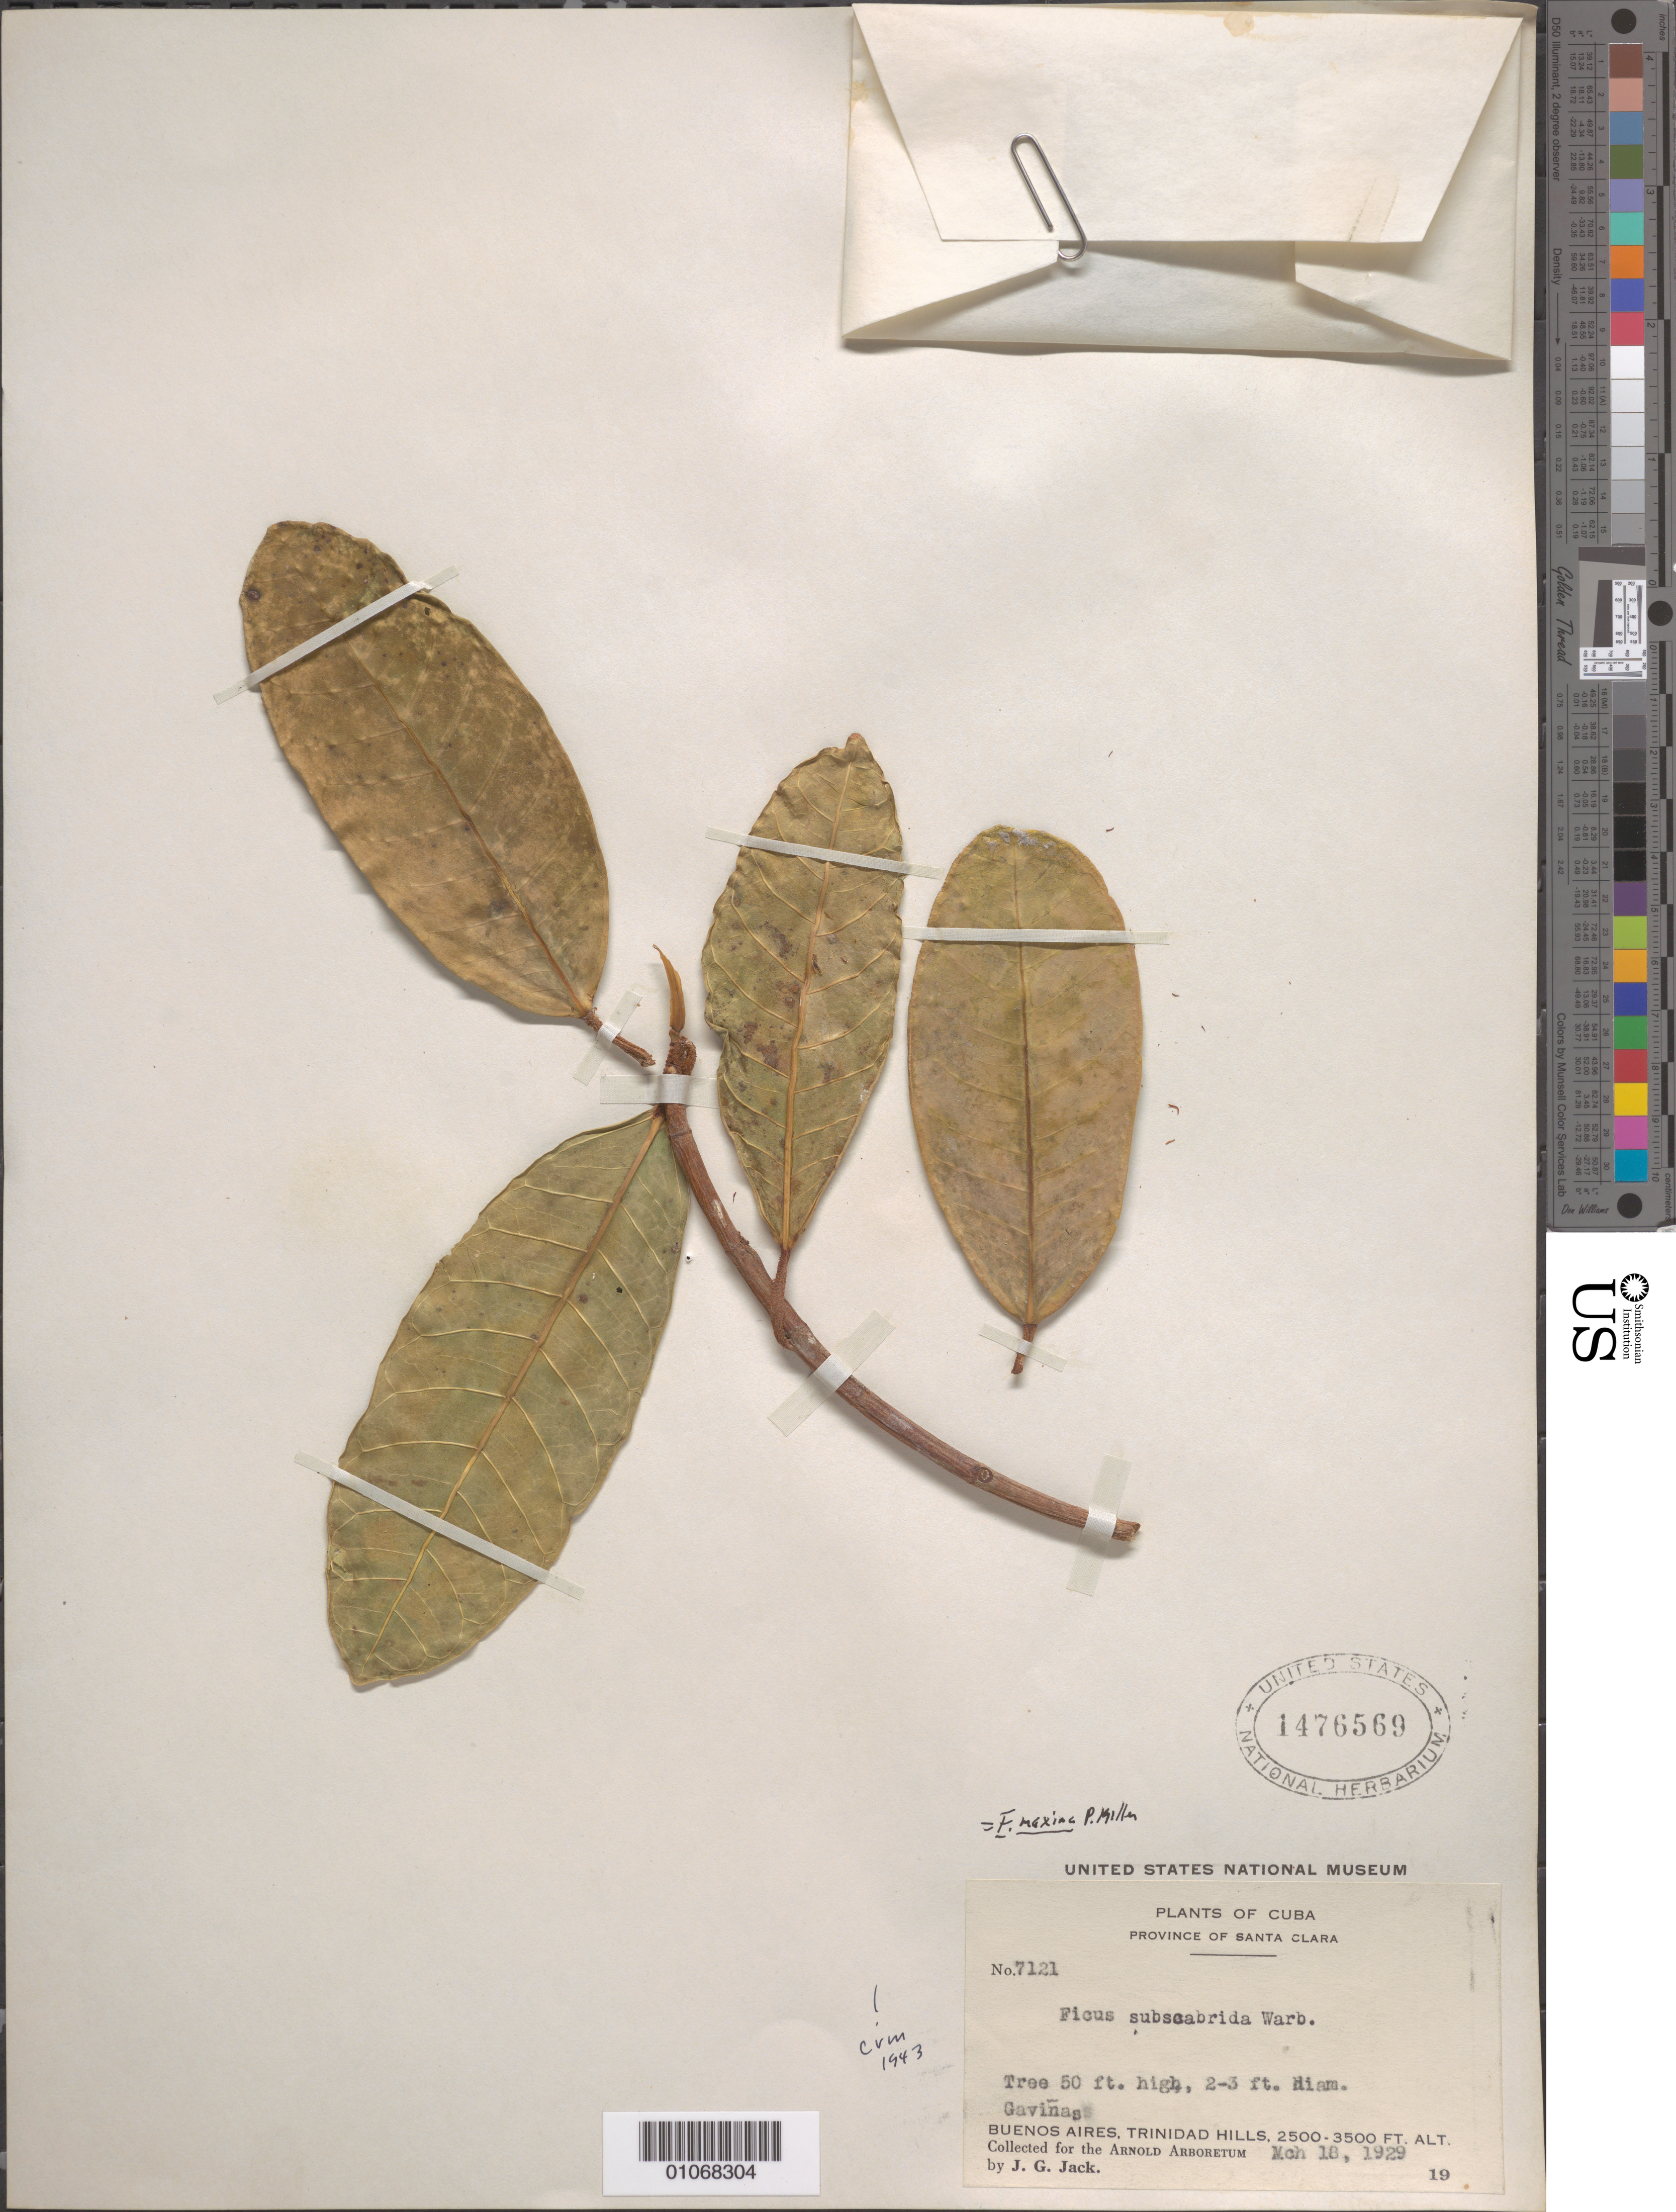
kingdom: Plantae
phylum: Tracheophyta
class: Magnoliopsida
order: Rosales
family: Moraceae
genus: Ficus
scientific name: Ficus maxima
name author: Mill.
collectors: J. G. Jack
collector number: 7121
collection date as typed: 18 Mar 1929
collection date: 1929-03-18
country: Cuba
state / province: Villa Clara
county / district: Santa Clara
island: Cuba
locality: Gavinas, Buenos Aires Trinidad Hill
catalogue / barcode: US 1476569